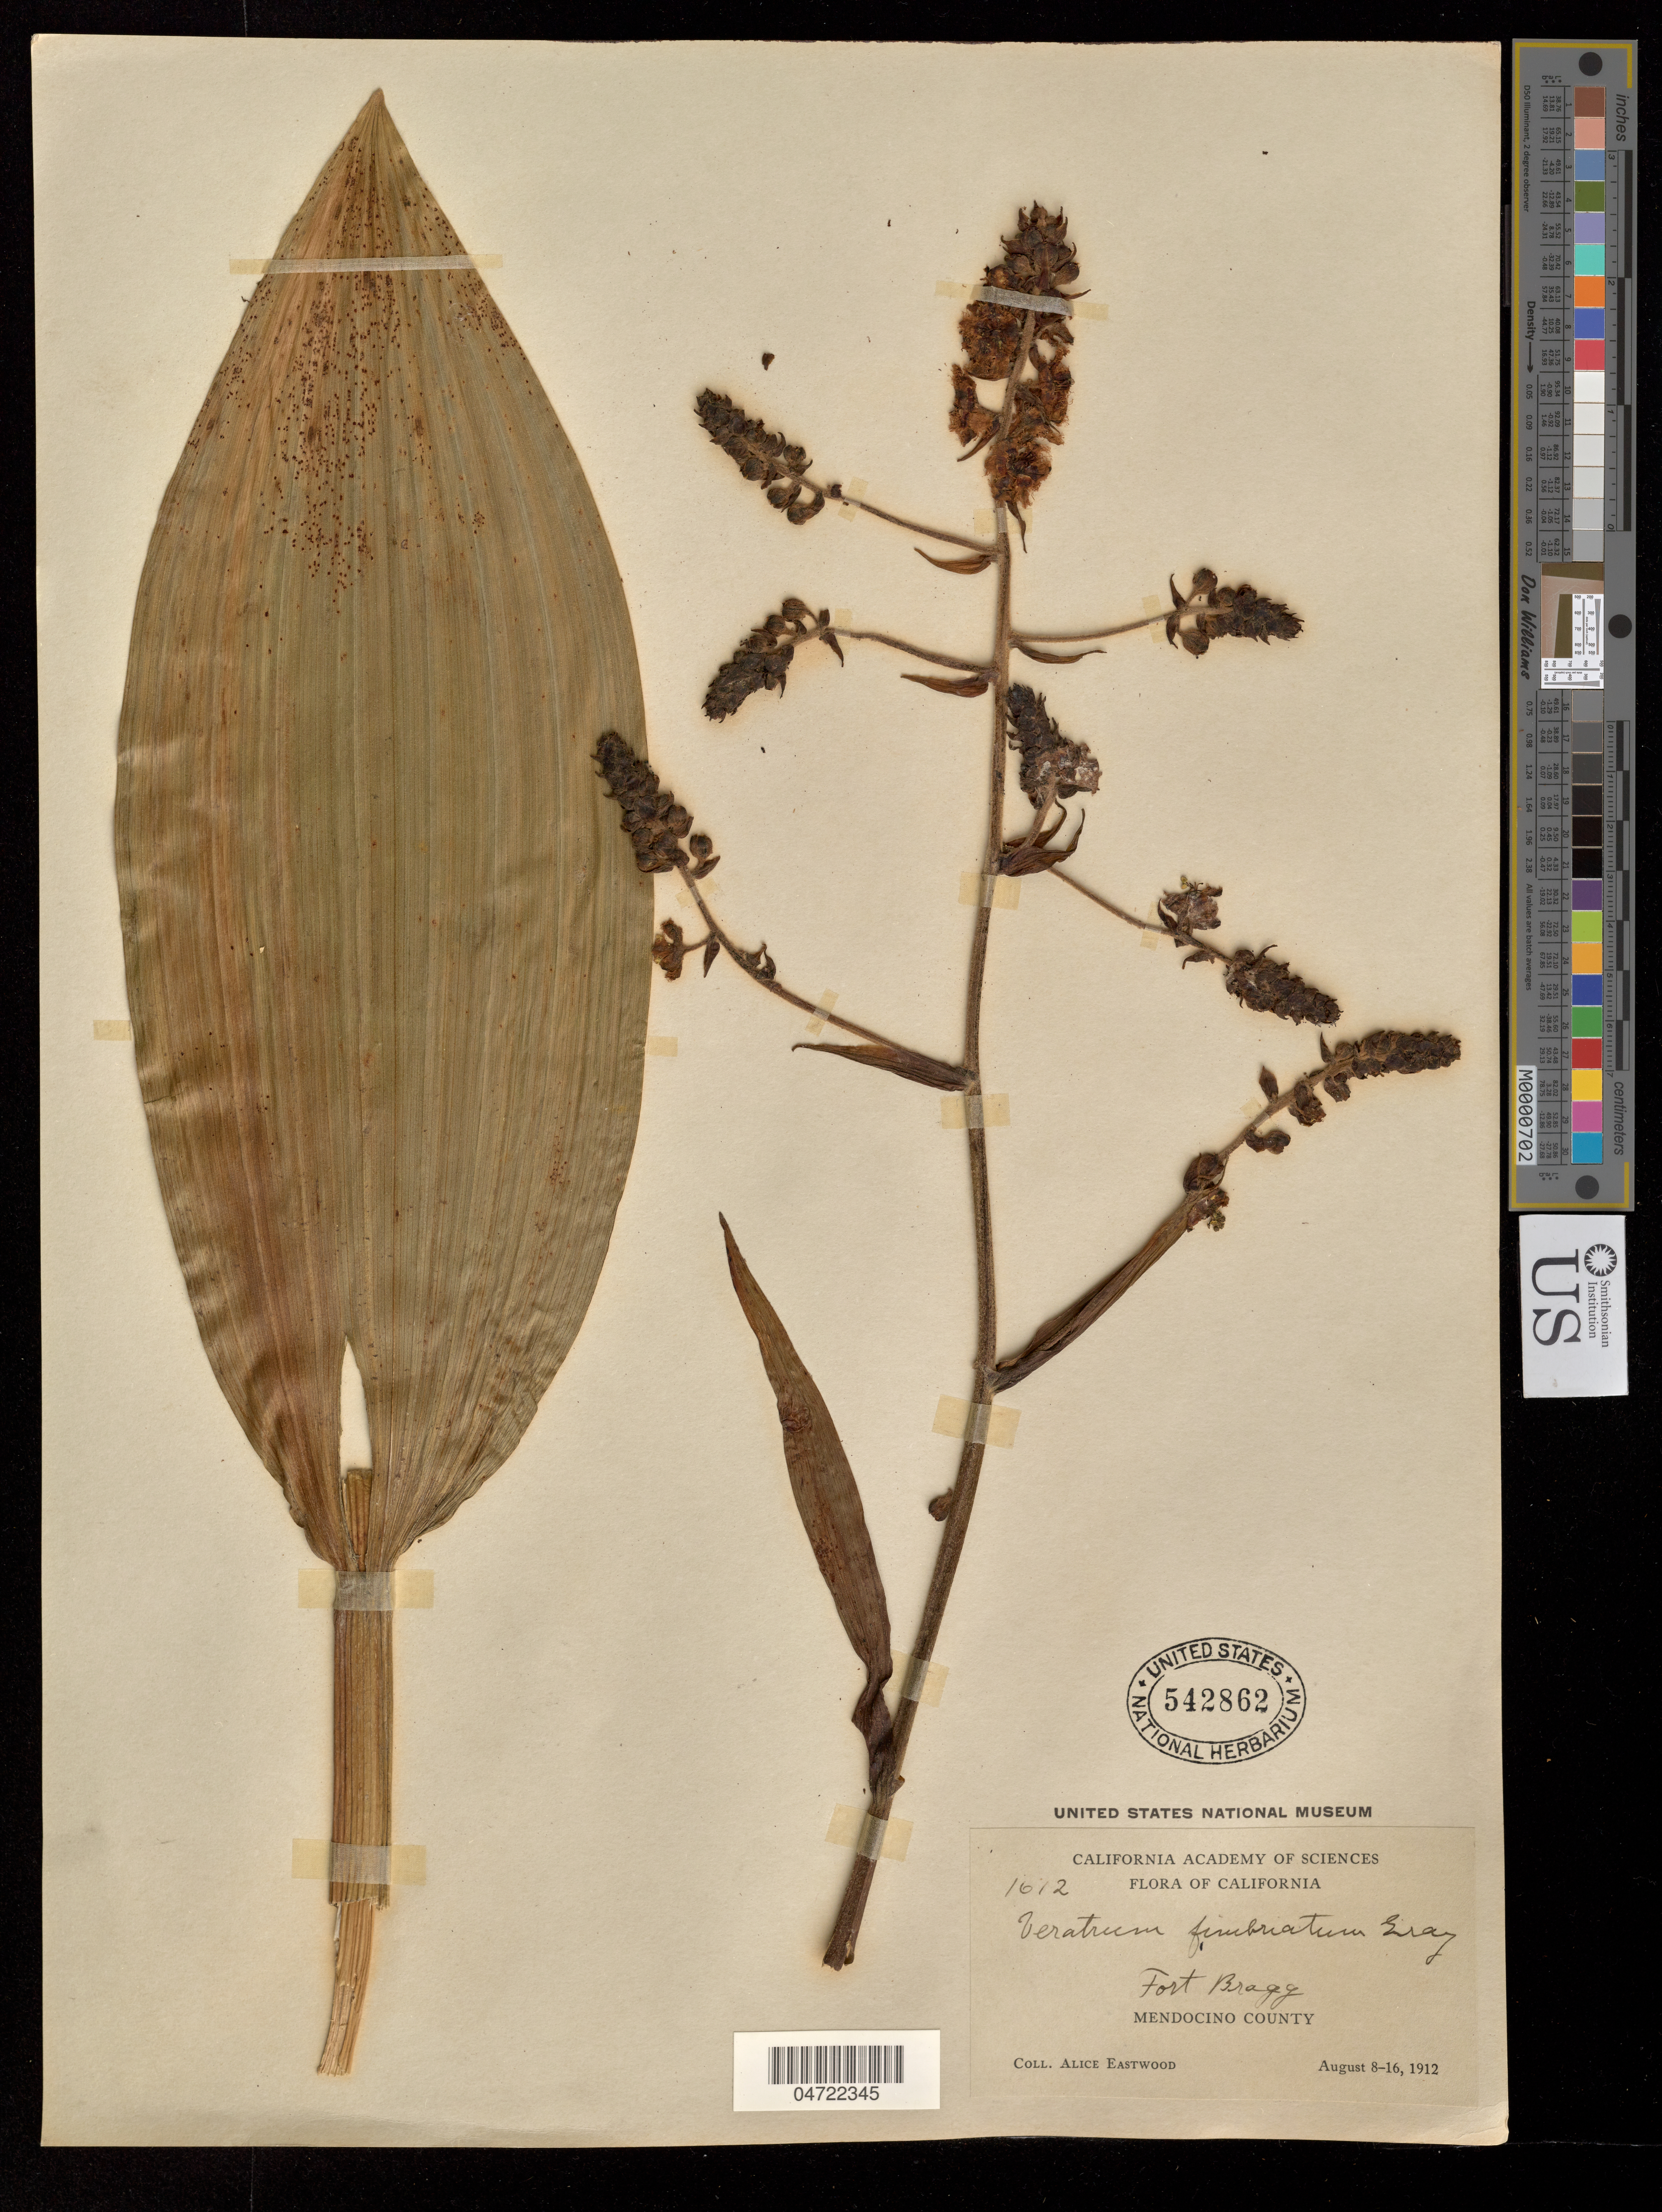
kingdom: Plantae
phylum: Tracheophyta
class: Liliopsida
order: Liliales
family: Melanthiaceae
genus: Veratrum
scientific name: Veratrum fimbriatum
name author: A. Gray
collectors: A. Eastwood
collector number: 1012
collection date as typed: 08 Aug 1912 to 16 Aug 1912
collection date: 1912-08-08/1912-08-16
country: United States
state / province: California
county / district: Mendocino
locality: Fort Bragg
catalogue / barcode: US 542862